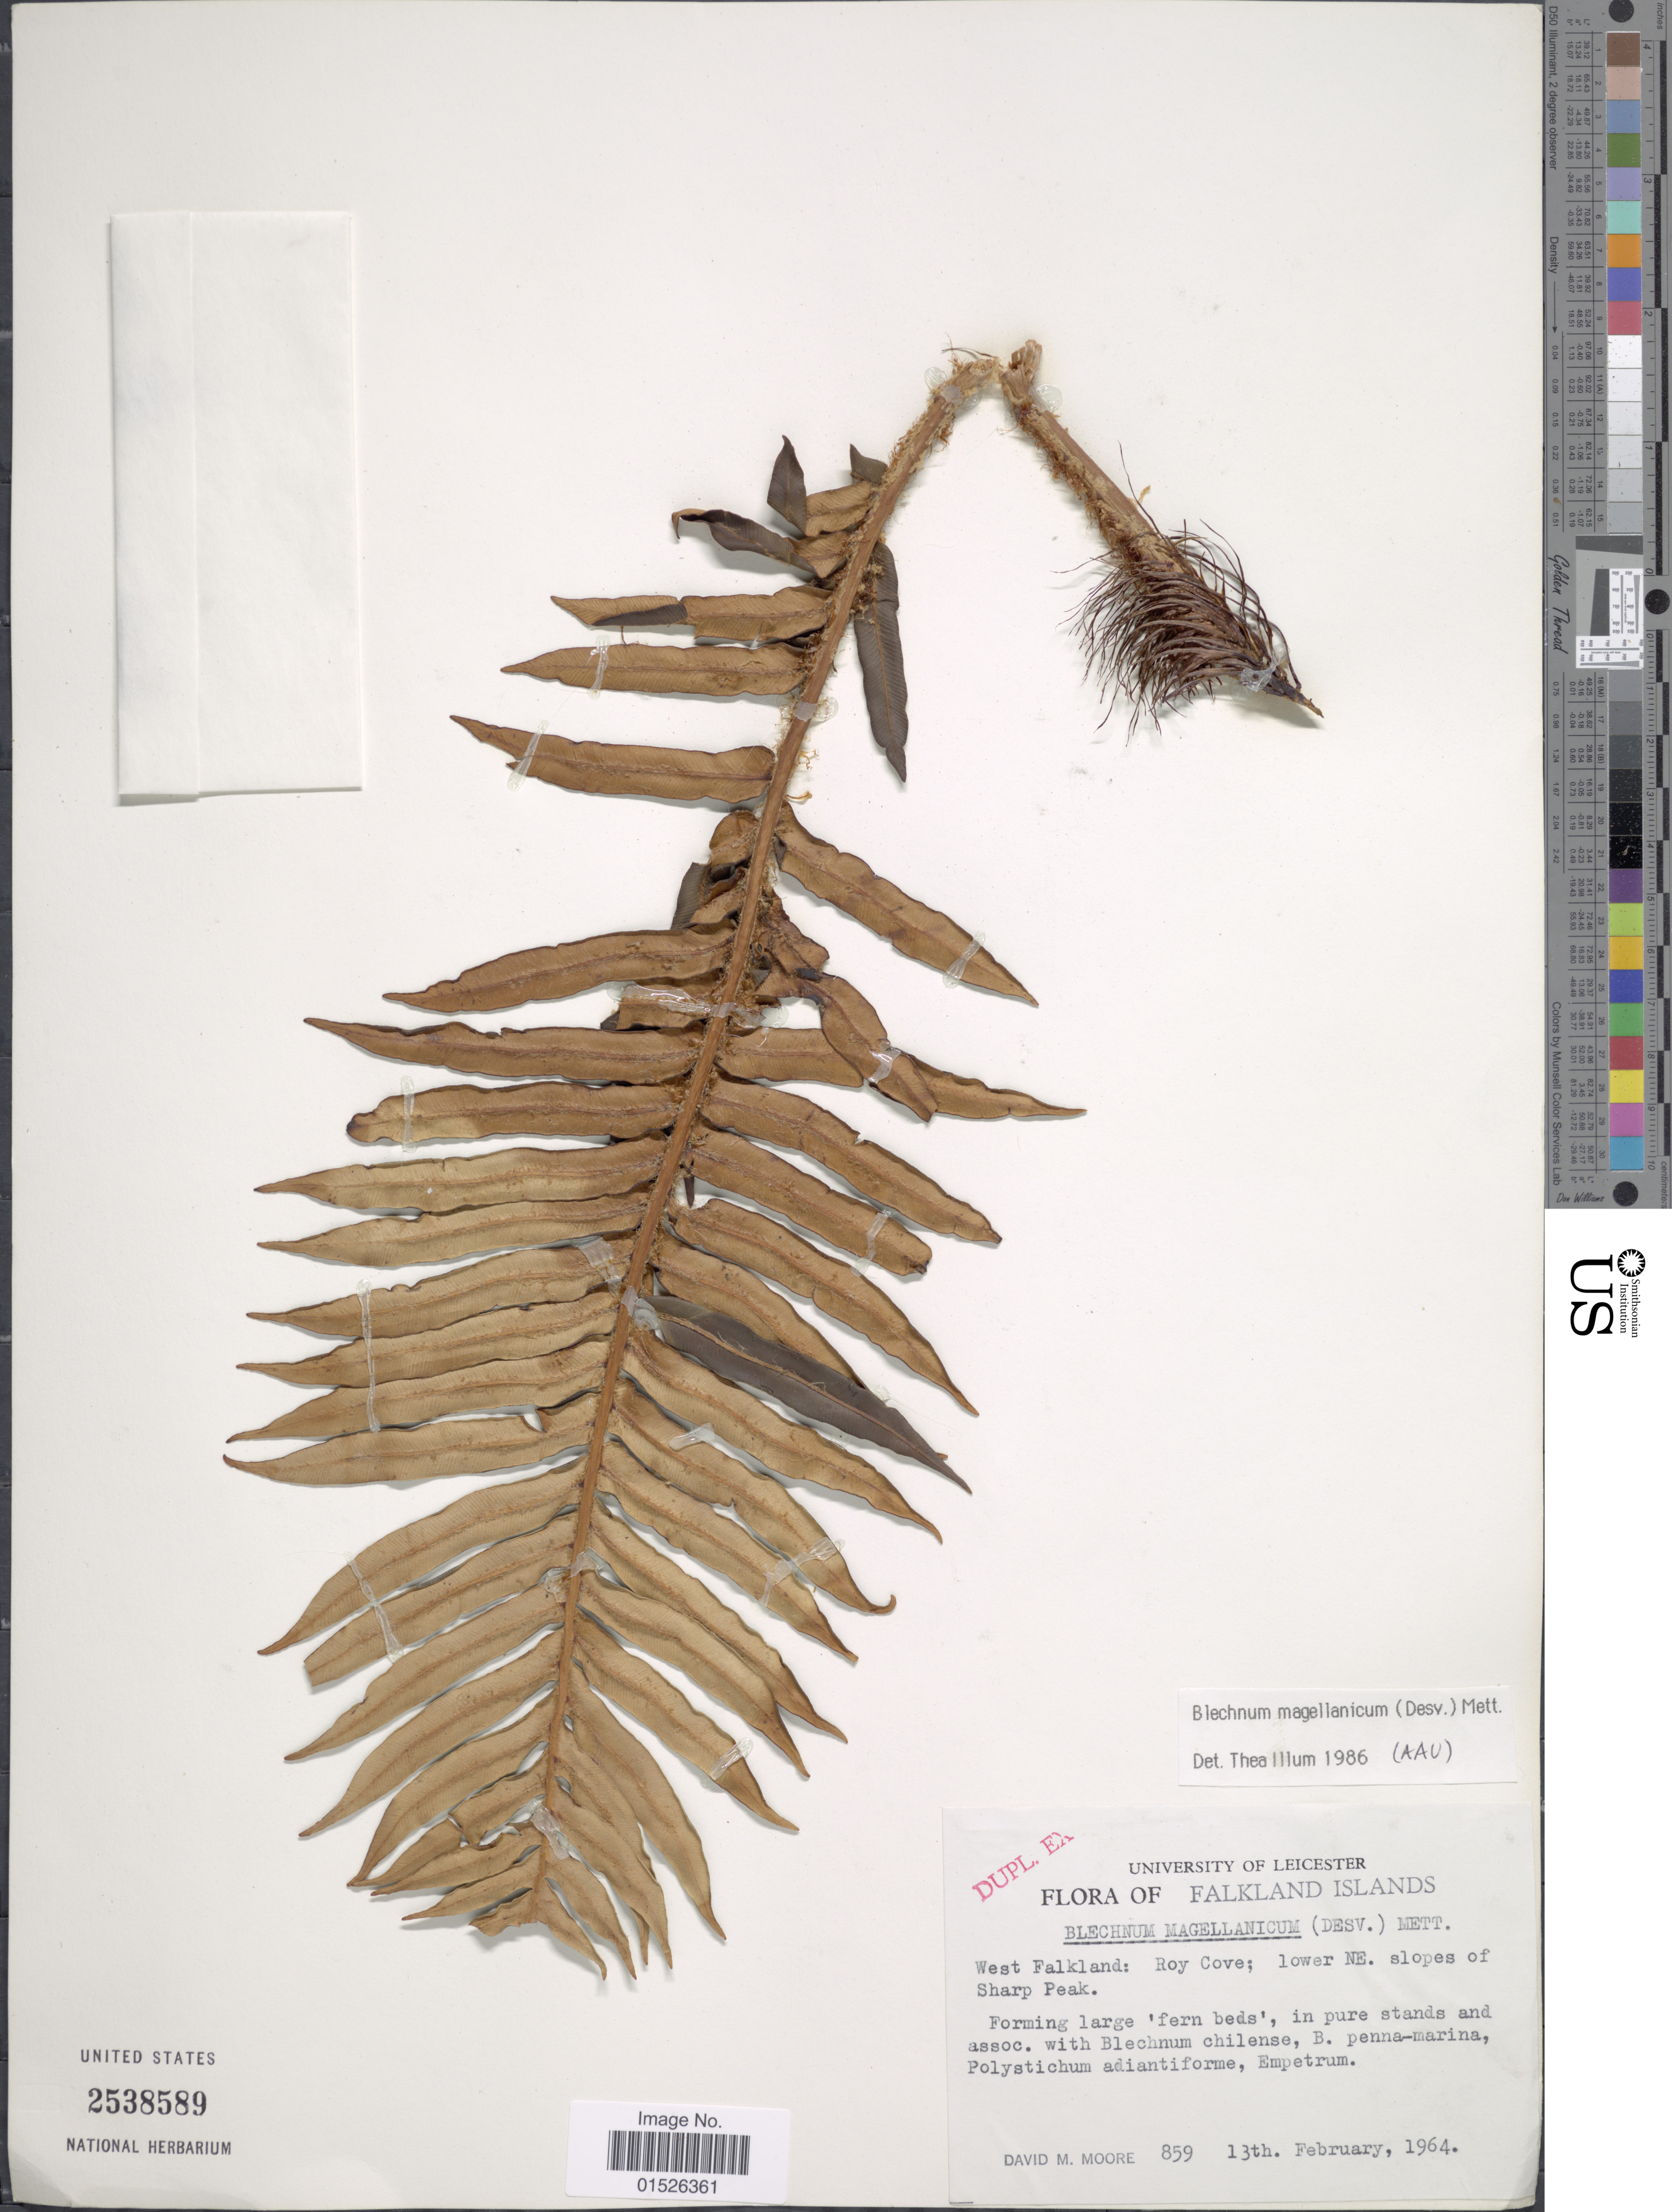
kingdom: Plantae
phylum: Tracheophyta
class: Polypodiopsida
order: Polypodiales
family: Blechnaceae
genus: Blechnum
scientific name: Blechnum magellanicum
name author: Mett.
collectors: D. Moore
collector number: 859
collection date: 1964-02-13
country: Falkland Islands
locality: Falkland Islands. West Falkland: Roy Cove; lower NE. slopes of Sharp Peak.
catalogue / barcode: US 2538589